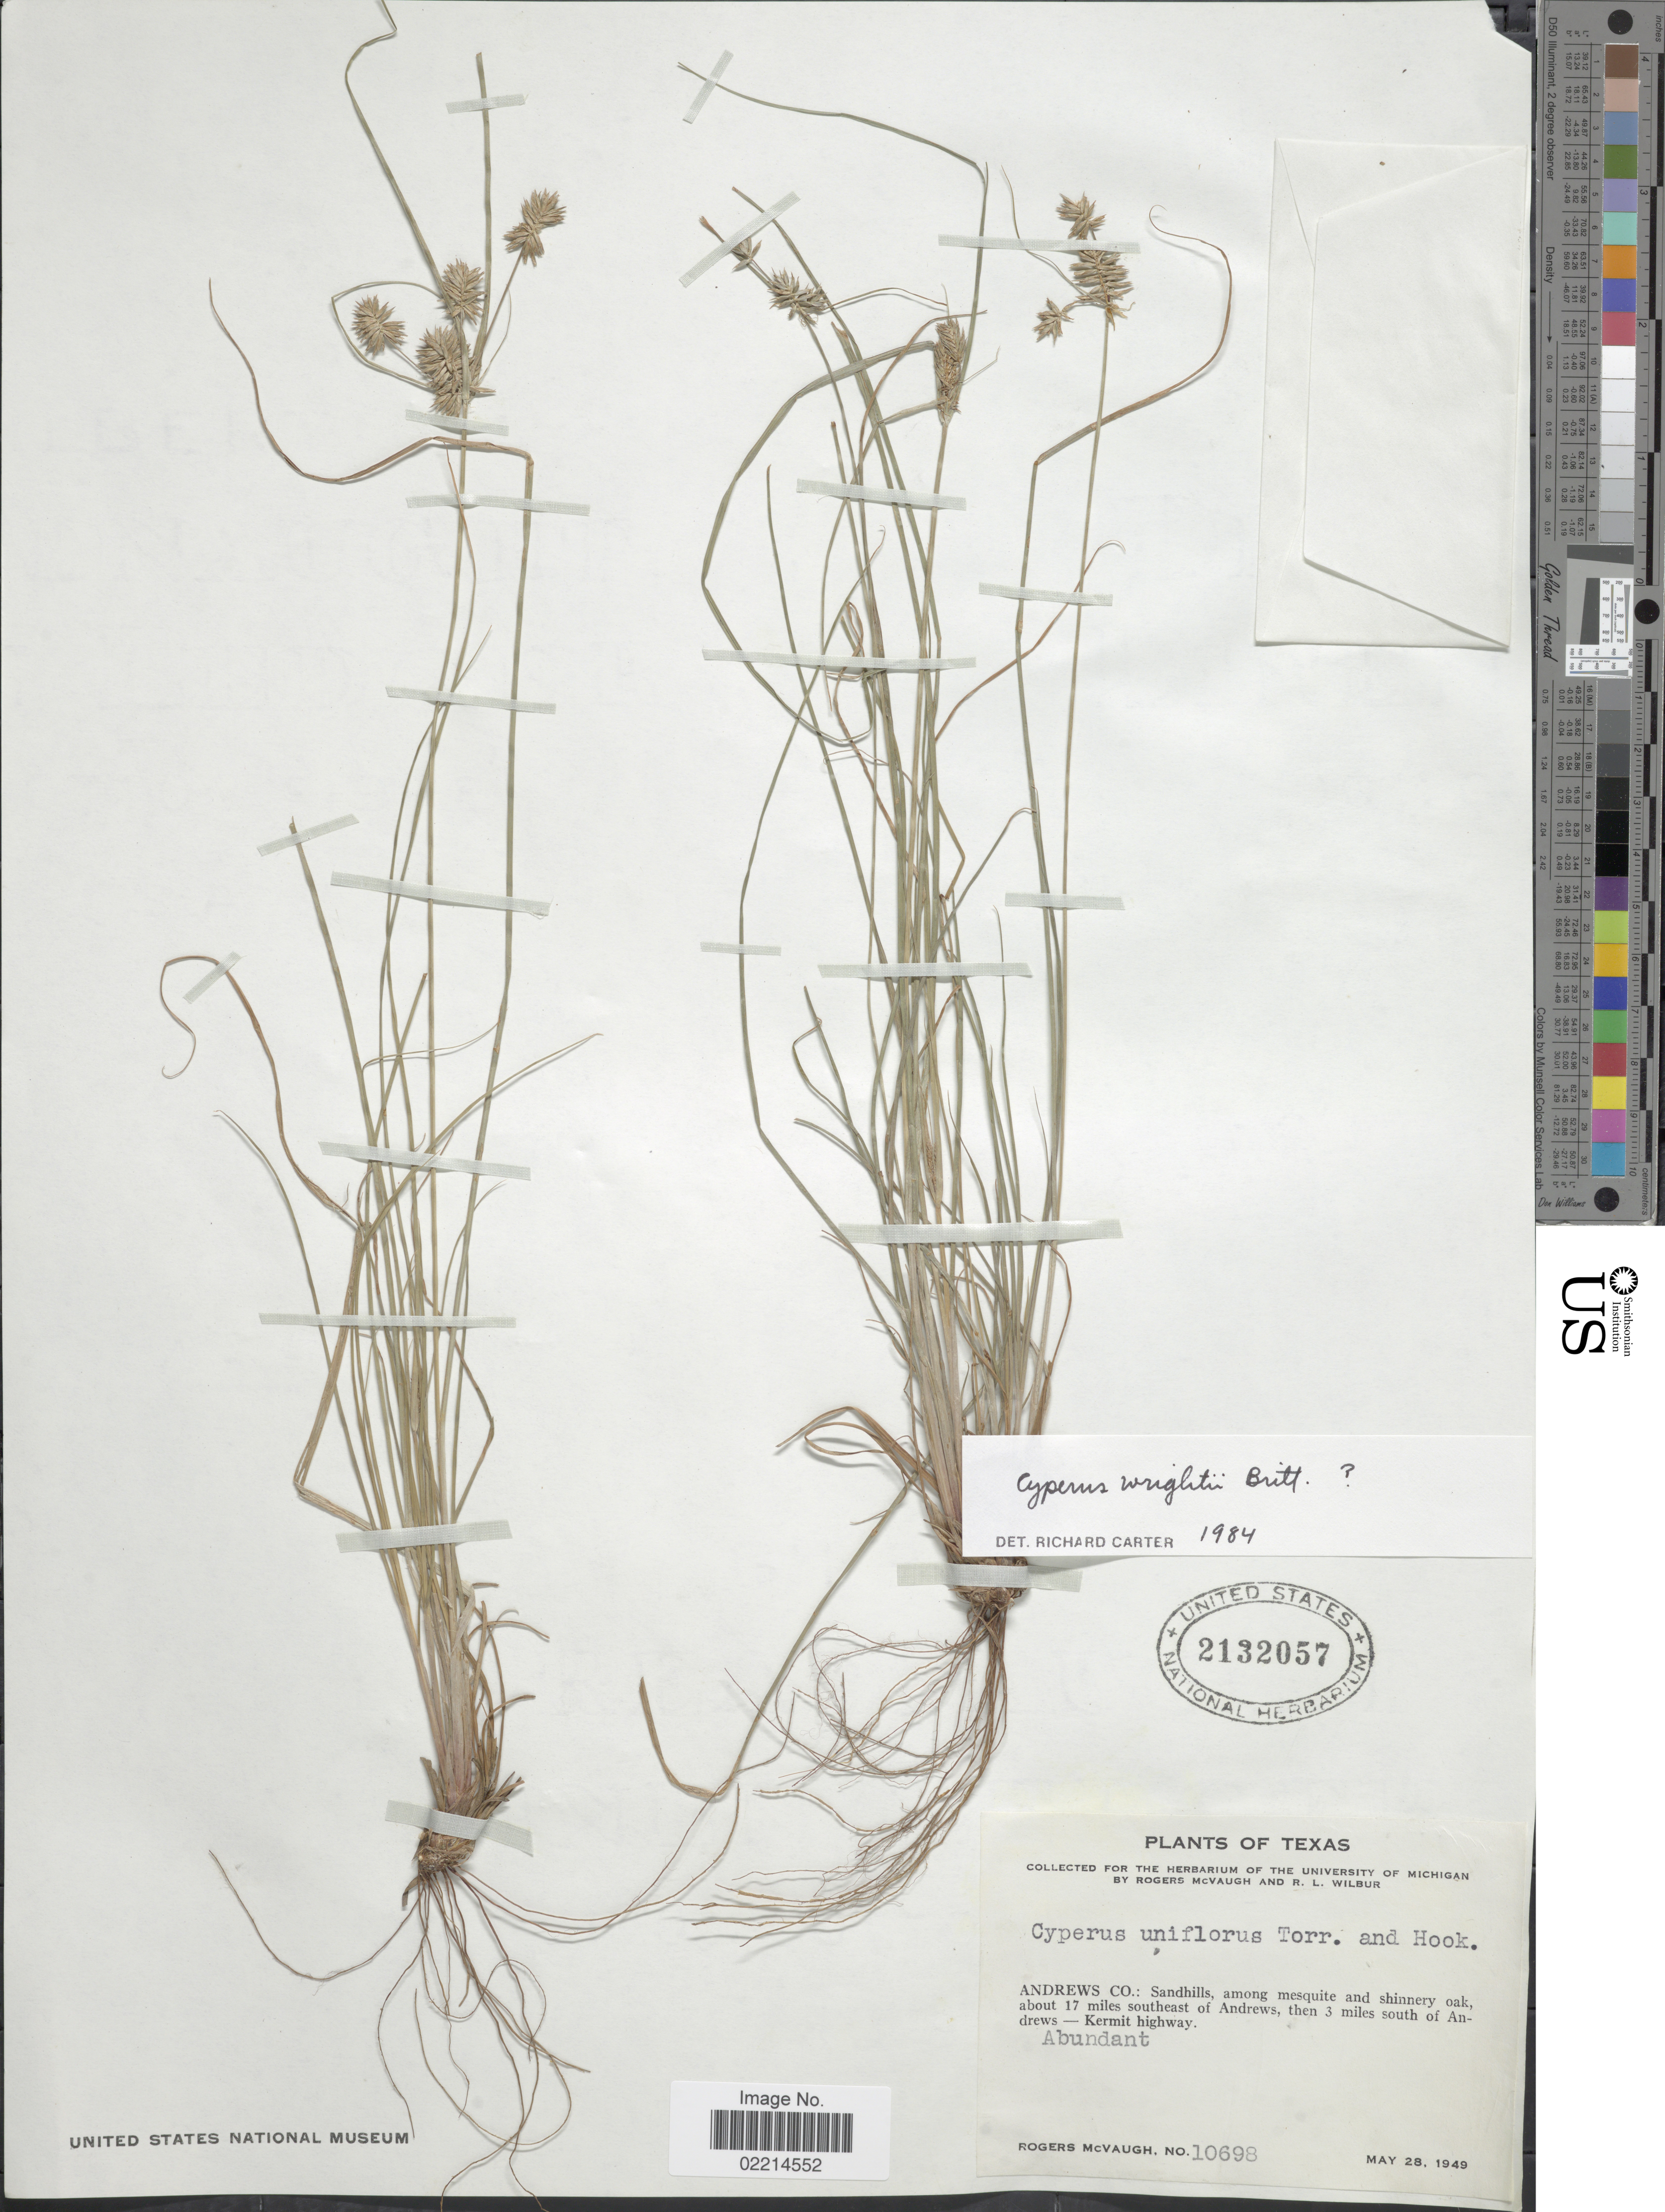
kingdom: Plantae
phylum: Tracheophyta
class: Liliopsida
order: Poales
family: Cyperaceae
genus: Cyperus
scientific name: Cyperus dipsaceus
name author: Liebm.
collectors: R. McVaugh & R. L. Wilbur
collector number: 10698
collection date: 1949-05-28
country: United States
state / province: Texas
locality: Andrews C.o: sandhills, among mesquite and shinnery oak, about 17 miles southeast of Andrews, then 3 miles south of Andrews-Kermith highway, abundant.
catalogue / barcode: US 2132057